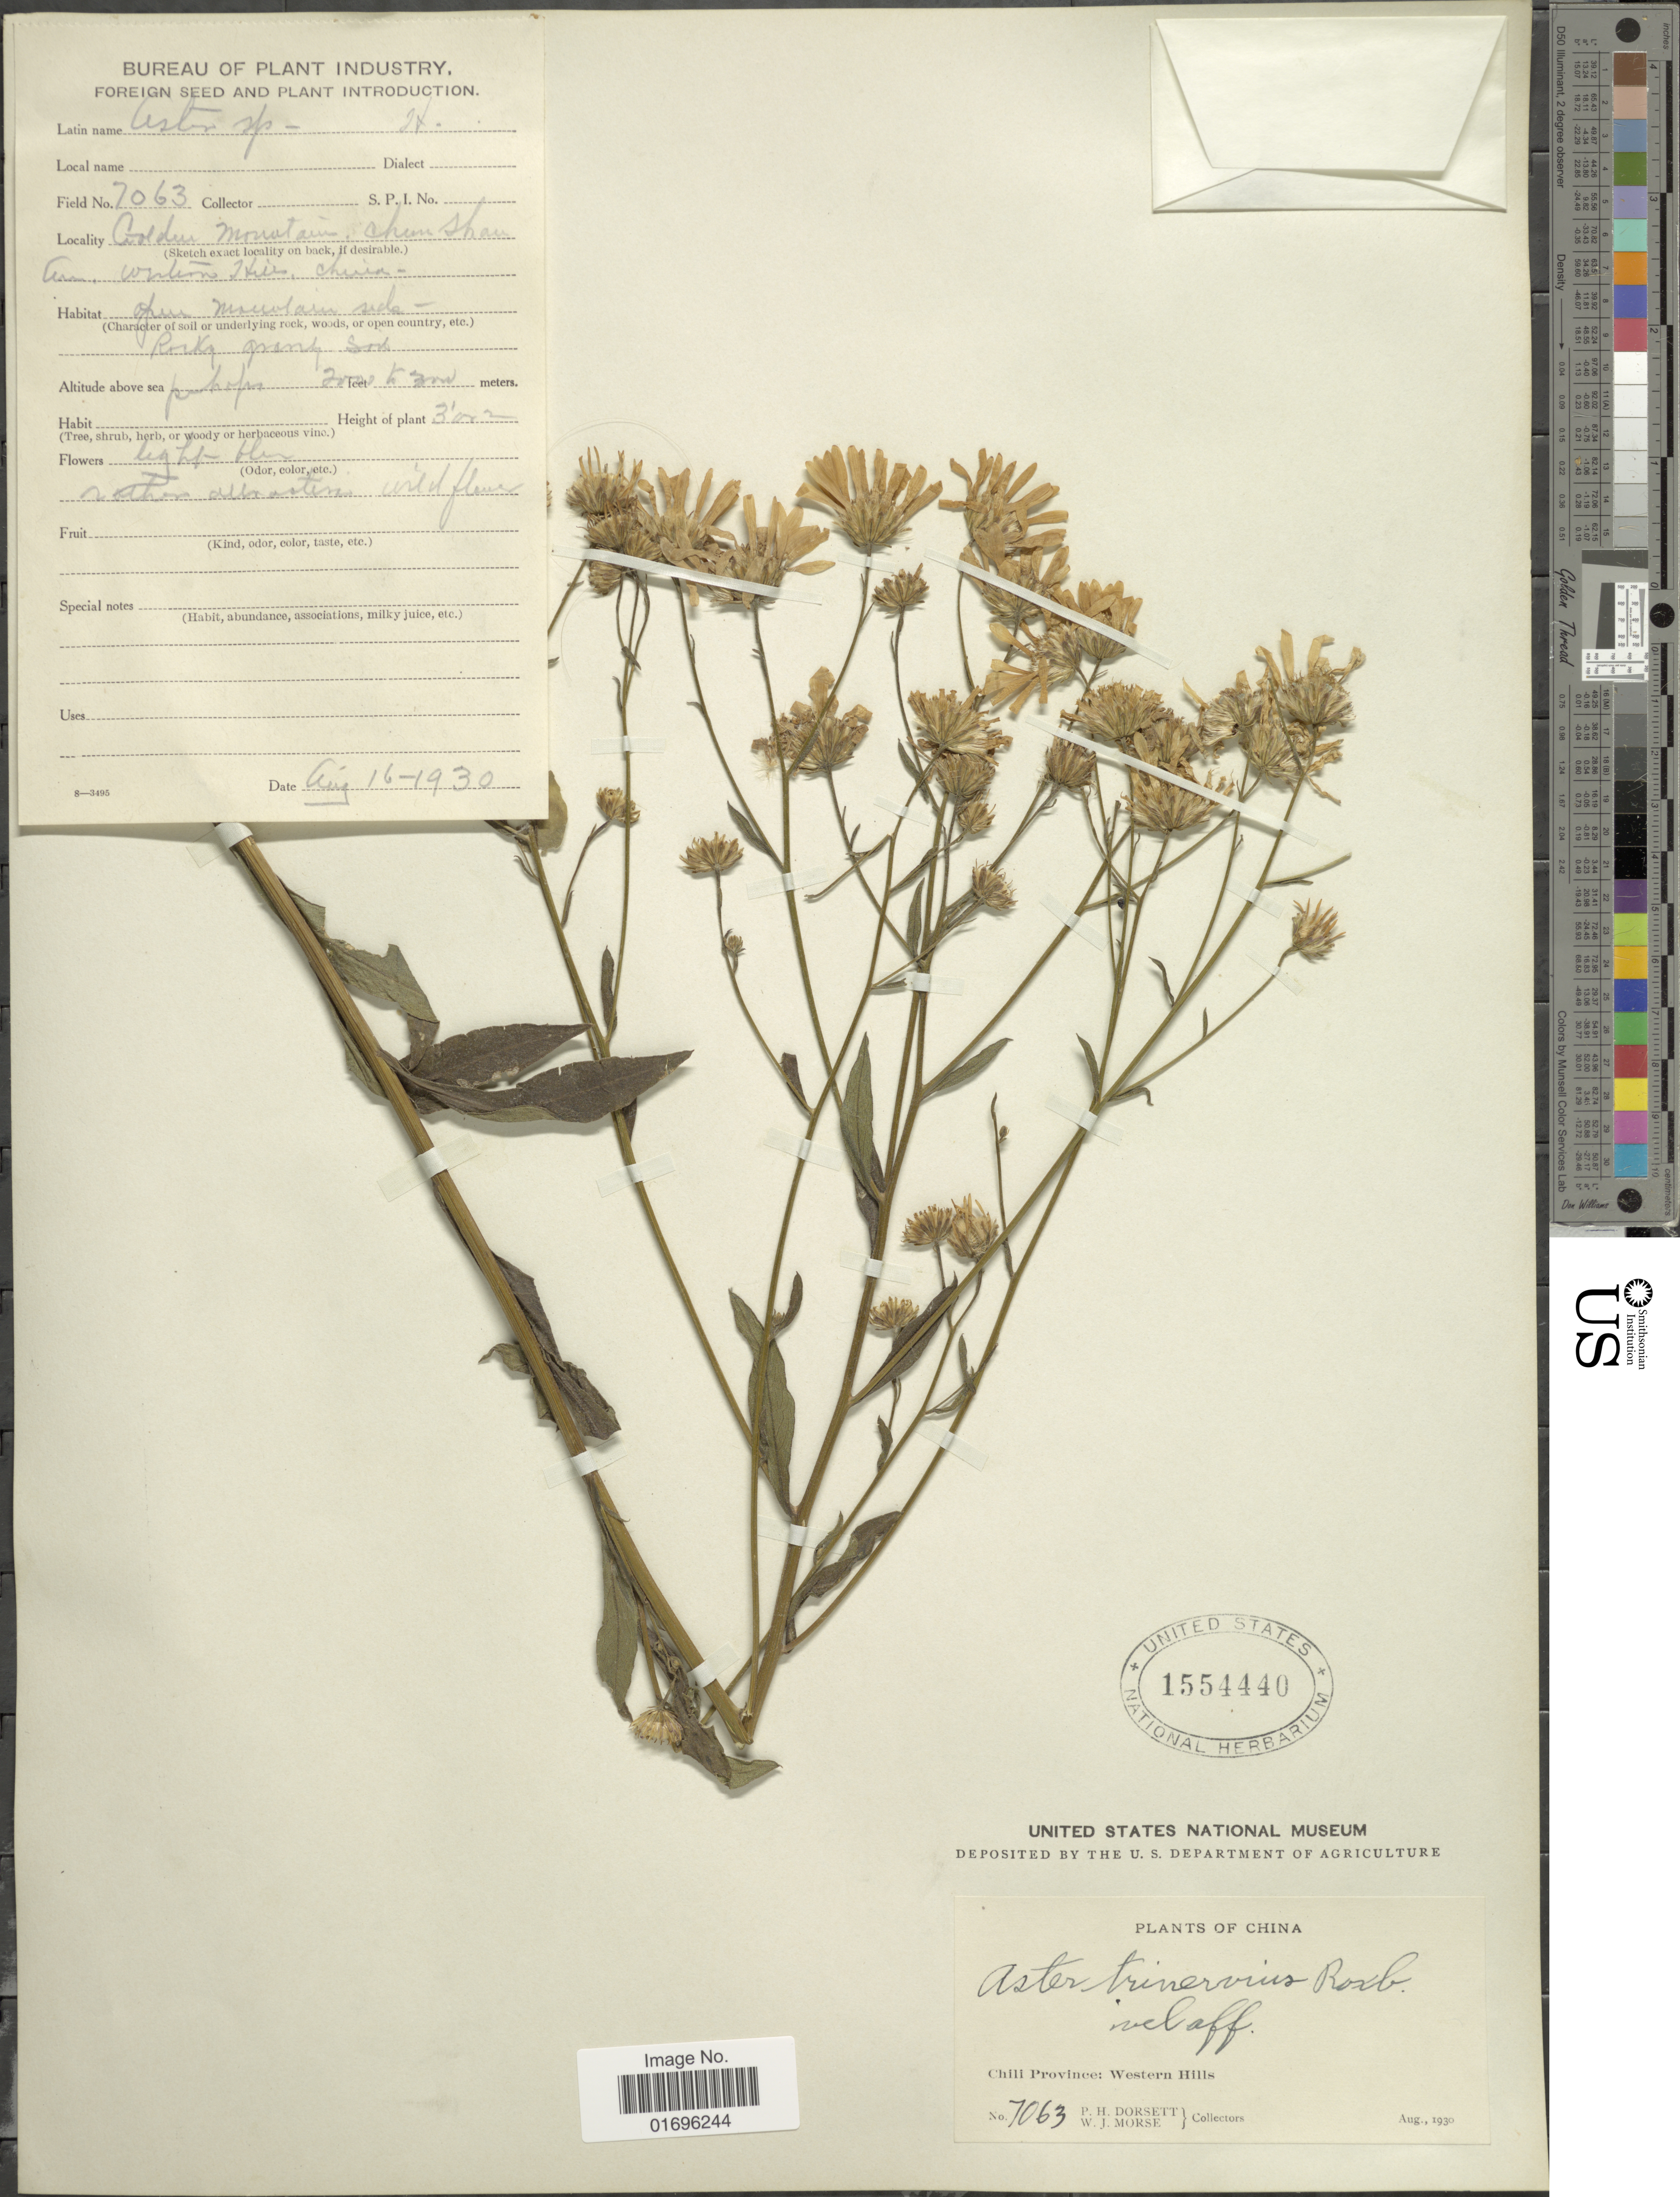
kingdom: Plantae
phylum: Tracheophyta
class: Magnoliopsida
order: Asterales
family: Asteraceae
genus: Aster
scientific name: Aster ageratoides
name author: Turcz.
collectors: P. H. Dorsett & W. J. Morse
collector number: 7063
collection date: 1930-08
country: China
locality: Chili Province: Western Hills. Golden Mountain: Chem shau. [interpreted]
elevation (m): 2000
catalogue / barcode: US 1554440